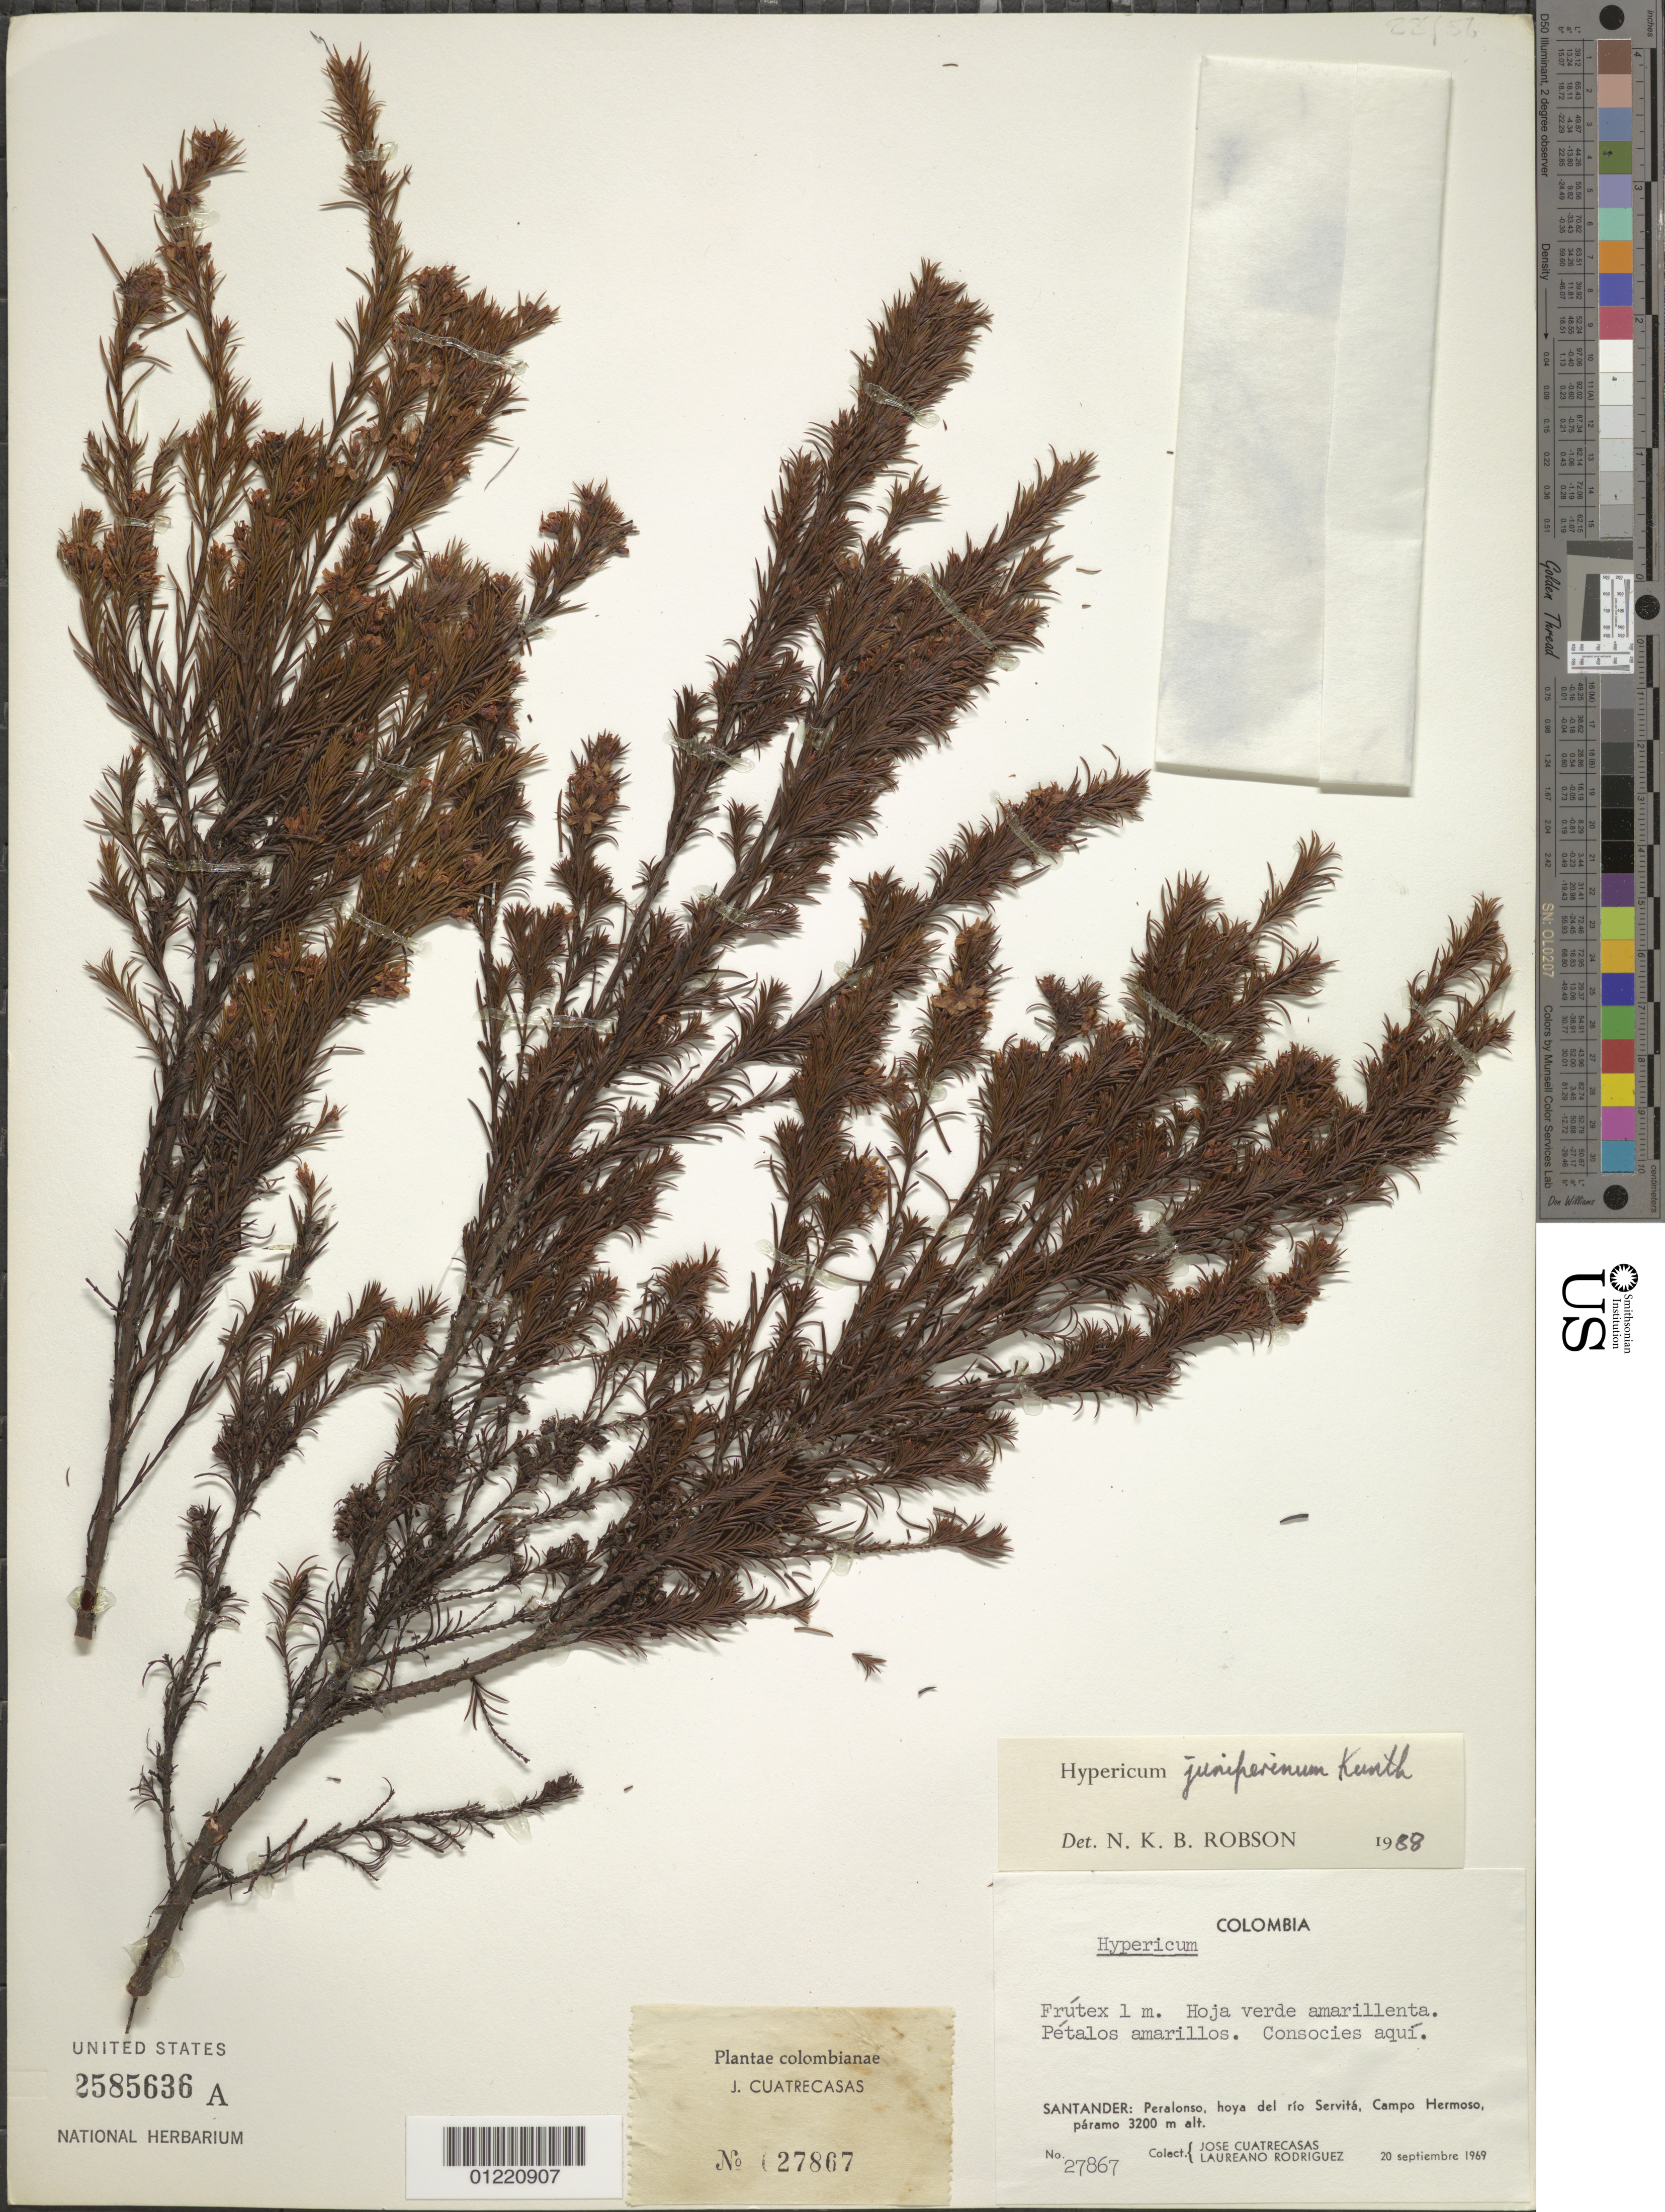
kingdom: Plantae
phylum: Tracheophyta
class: Magnoliopsida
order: Malpighiales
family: Hypericaceae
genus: Hypericum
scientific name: Hypericum juniperinum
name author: Kunth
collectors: J. Cuatrecasas & L. Rodriguez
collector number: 27867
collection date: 1969-09-20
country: Colombia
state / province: Santander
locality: Peralonso, hoya del rio Servita, Campo Hermoso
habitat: paramo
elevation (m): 3200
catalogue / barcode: US 2585636A